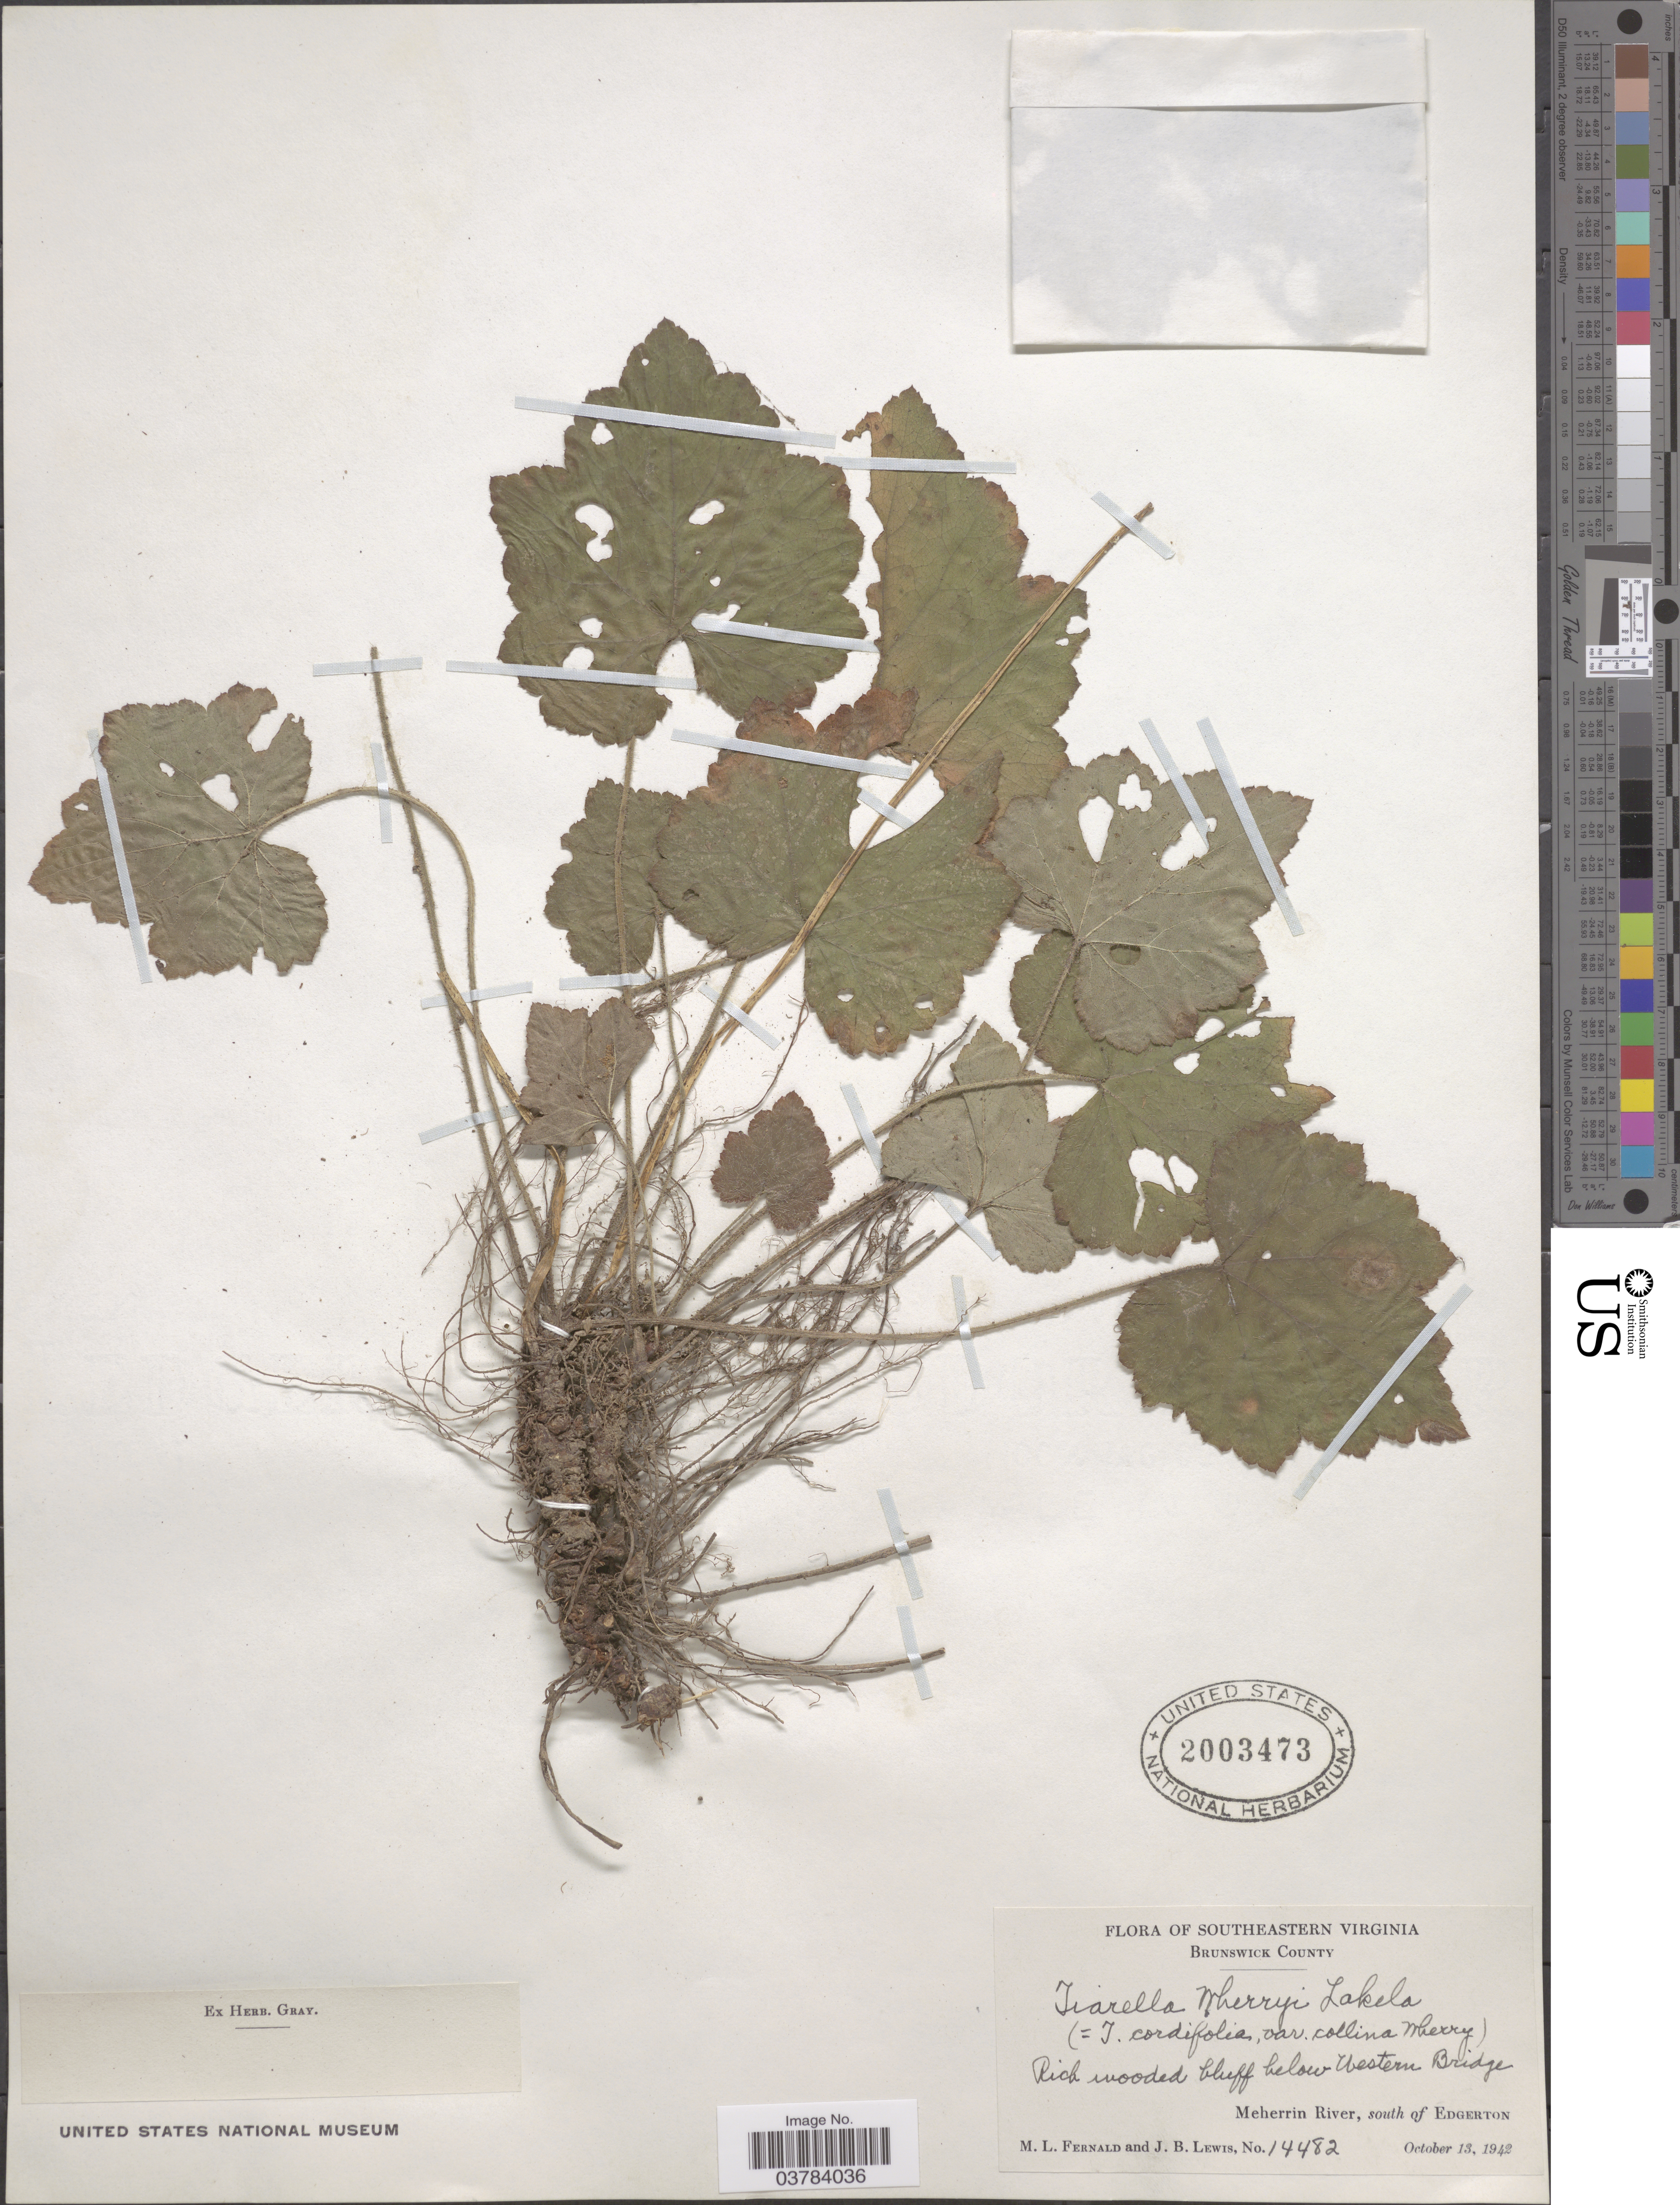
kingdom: Plantae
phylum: Tracheophyta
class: Magnoliopsida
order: Saxifragales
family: Saxifragaceae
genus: Tiarella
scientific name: Tiarella wherryi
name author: Lakela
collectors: M. L. Fernald & J. B. Lewis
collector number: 14482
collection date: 1942-10-13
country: United States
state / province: Virginia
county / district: Brunswick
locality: Southeastern Virginia. Brunswick County. Rich wooded bluff below Western Bridge. Meherrin River, south of Edgerton.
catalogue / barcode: US 2003473